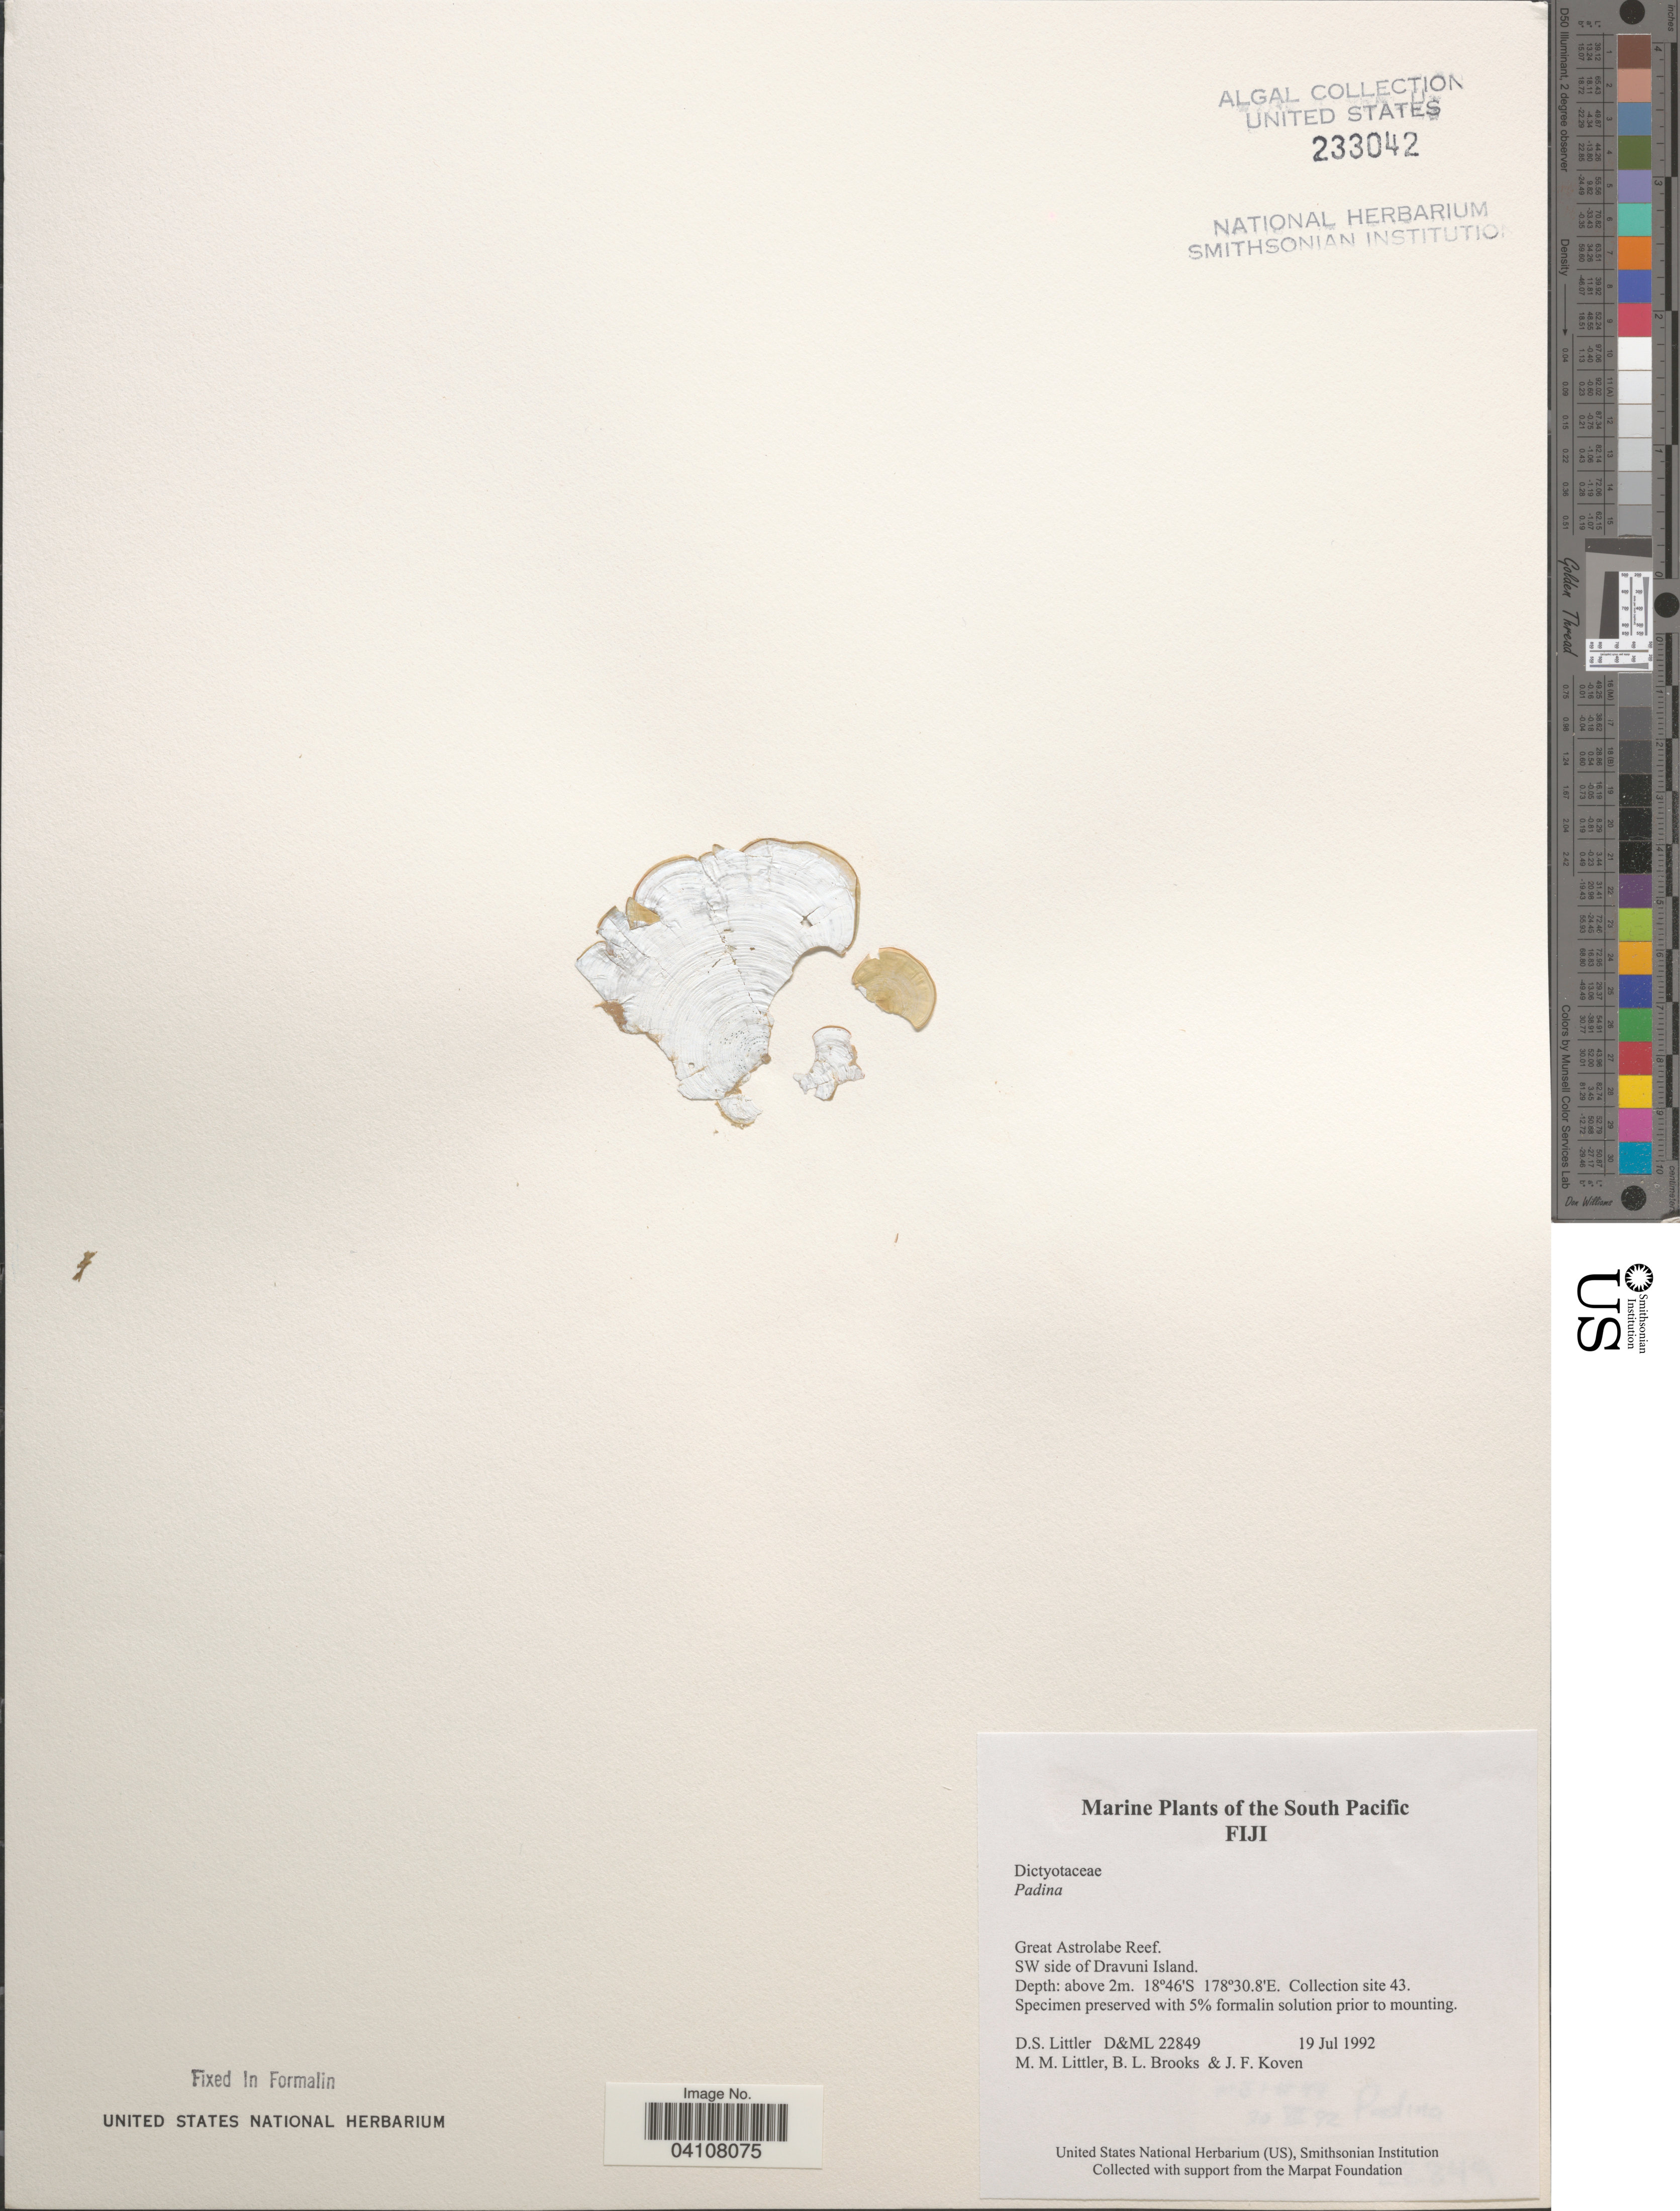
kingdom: Chromista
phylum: Ochrophyta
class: Phaeophyceae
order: Dictyotales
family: Dictyotaceae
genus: Padina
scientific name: Padina sp.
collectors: D. S. Littler, B. Brooks & J. Koven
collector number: D&ML22849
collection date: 1992-07-19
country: Fiji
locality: The South Pacific. Great Astrolabe Reef. SW side of Dravuni Island. Collection site 43.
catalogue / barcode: US 233042